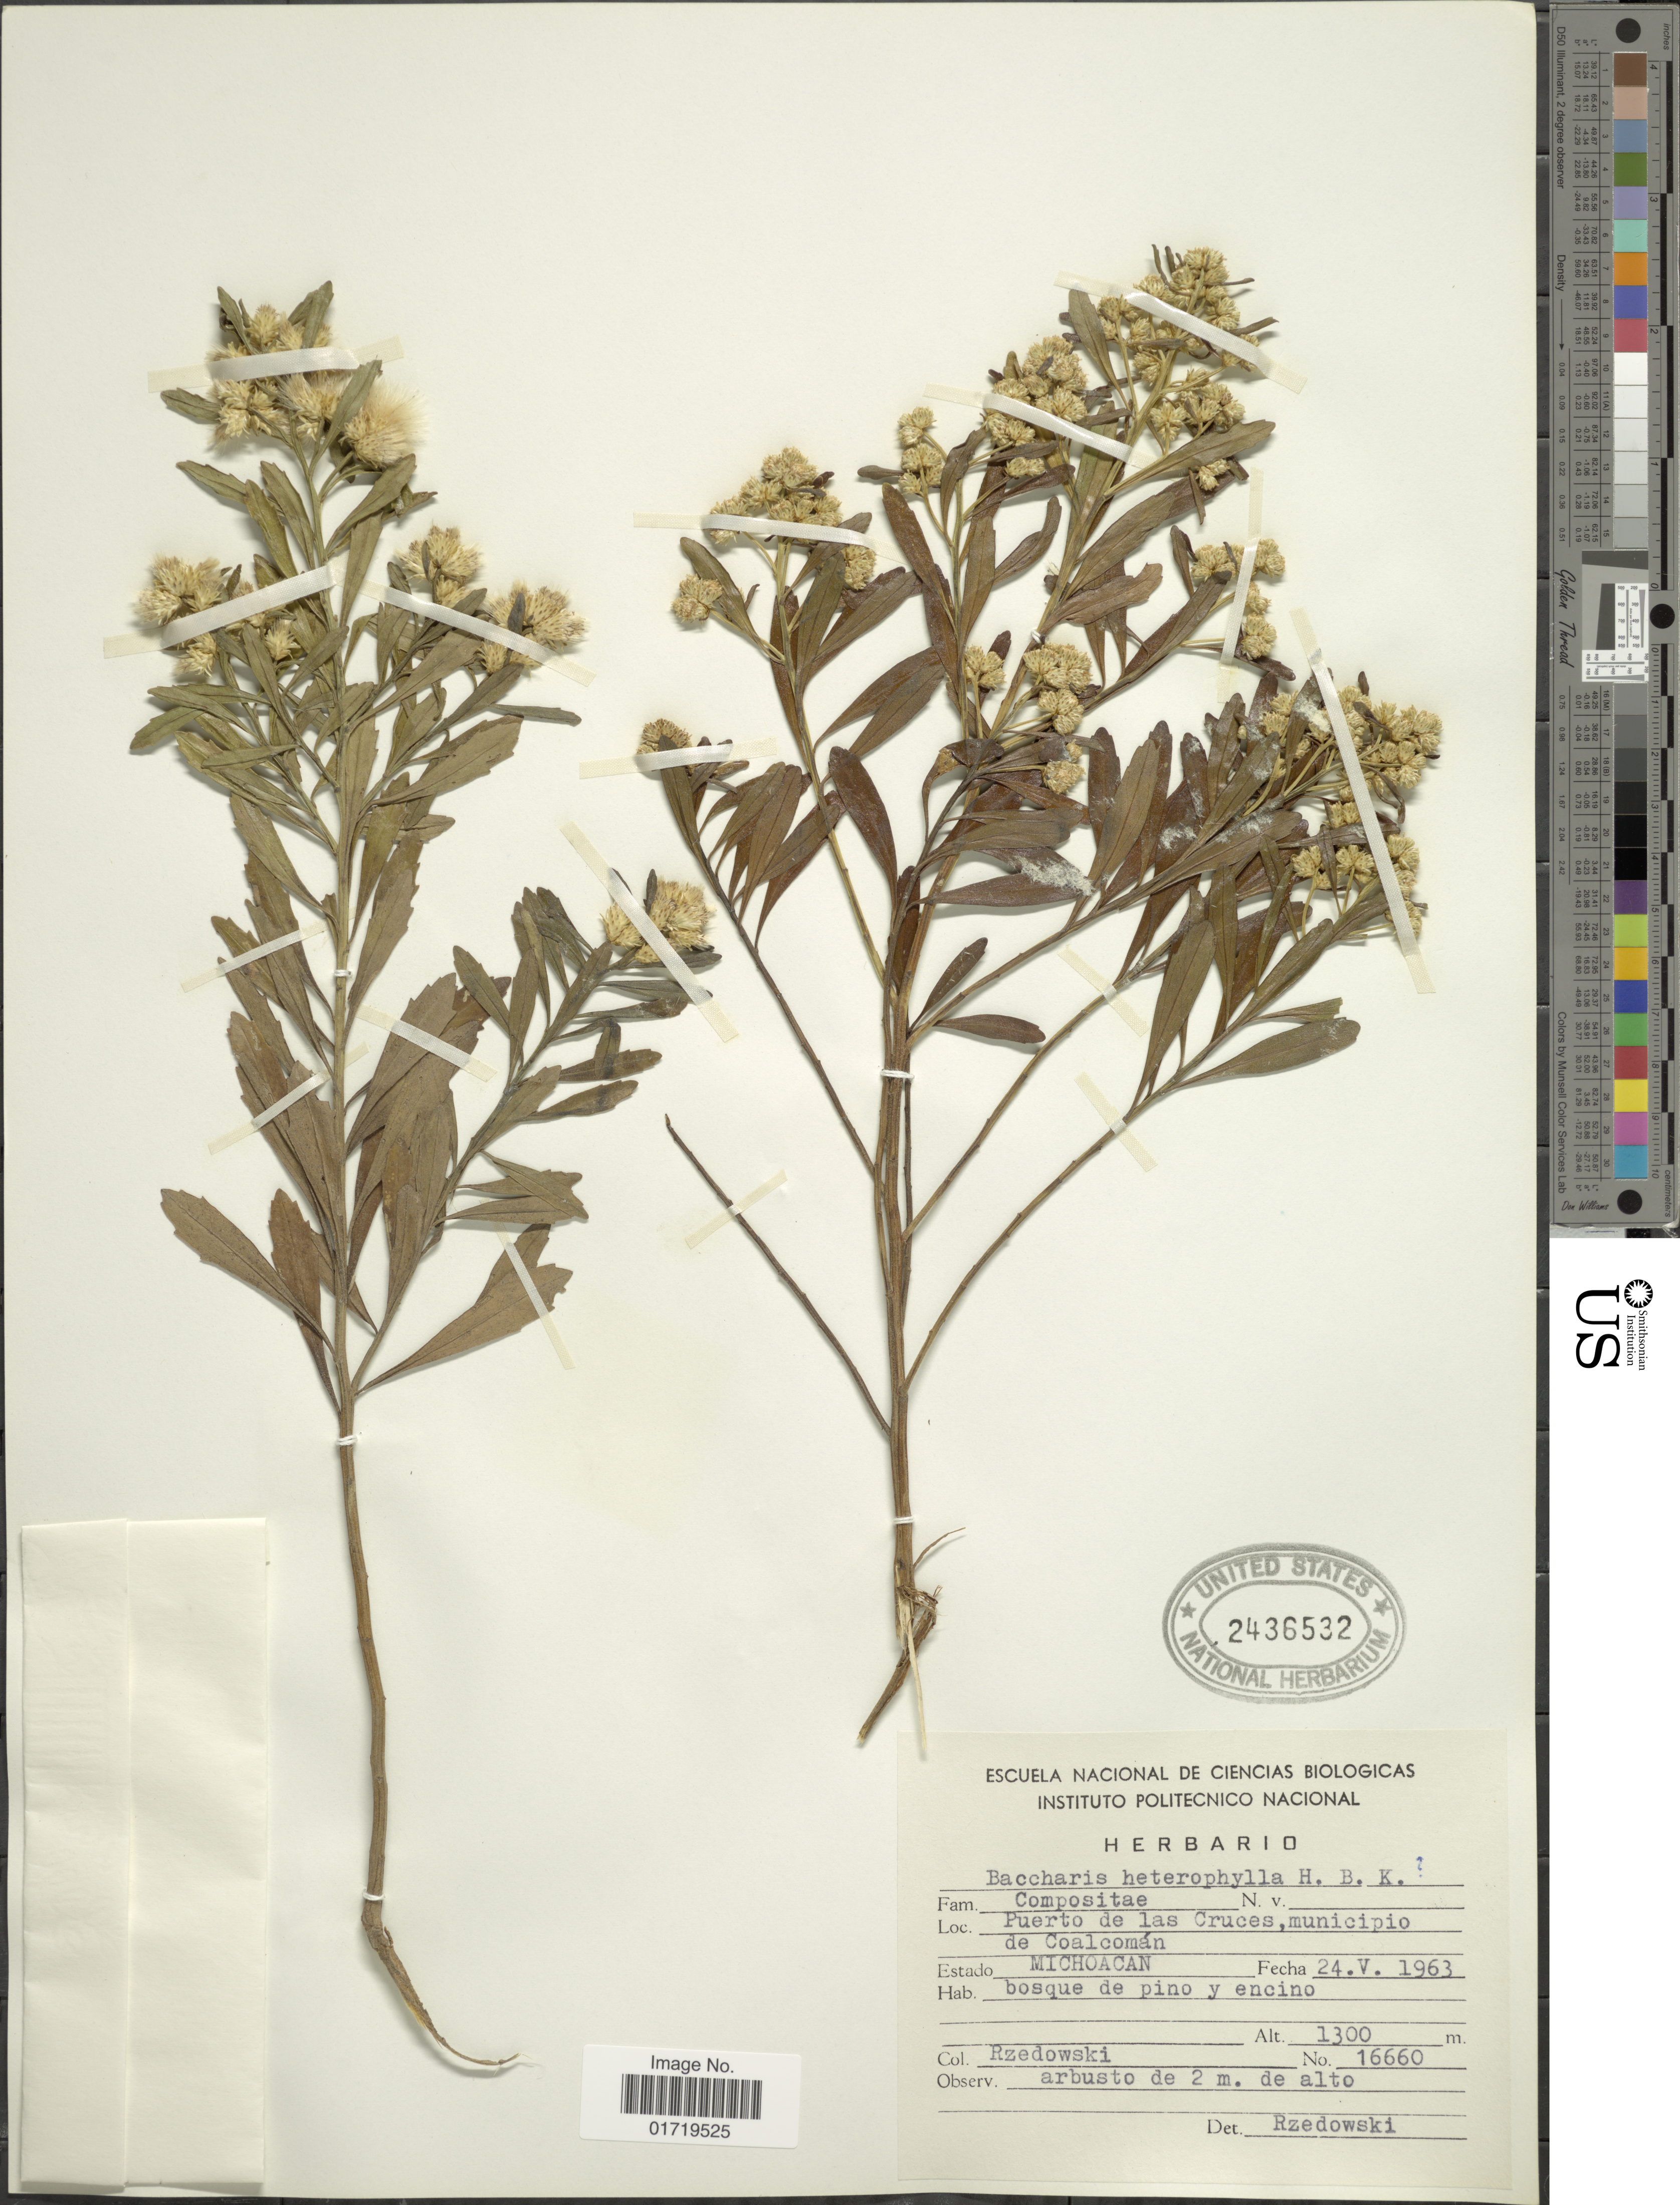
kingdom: Plantae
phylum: Tracheophyta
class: Magnoliopsida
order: Asterales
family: Asteraceae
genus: Baccharis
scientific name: Baccharis heterophylla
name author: Kunth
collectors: Rzedowski, --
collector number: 16660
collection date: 1963-05-24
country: Mexico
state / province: Michoacán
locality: Puerto de las Cruces, municpio de Coalcoman, Estado Michoacan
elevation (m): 1300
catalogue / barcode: US 2436532